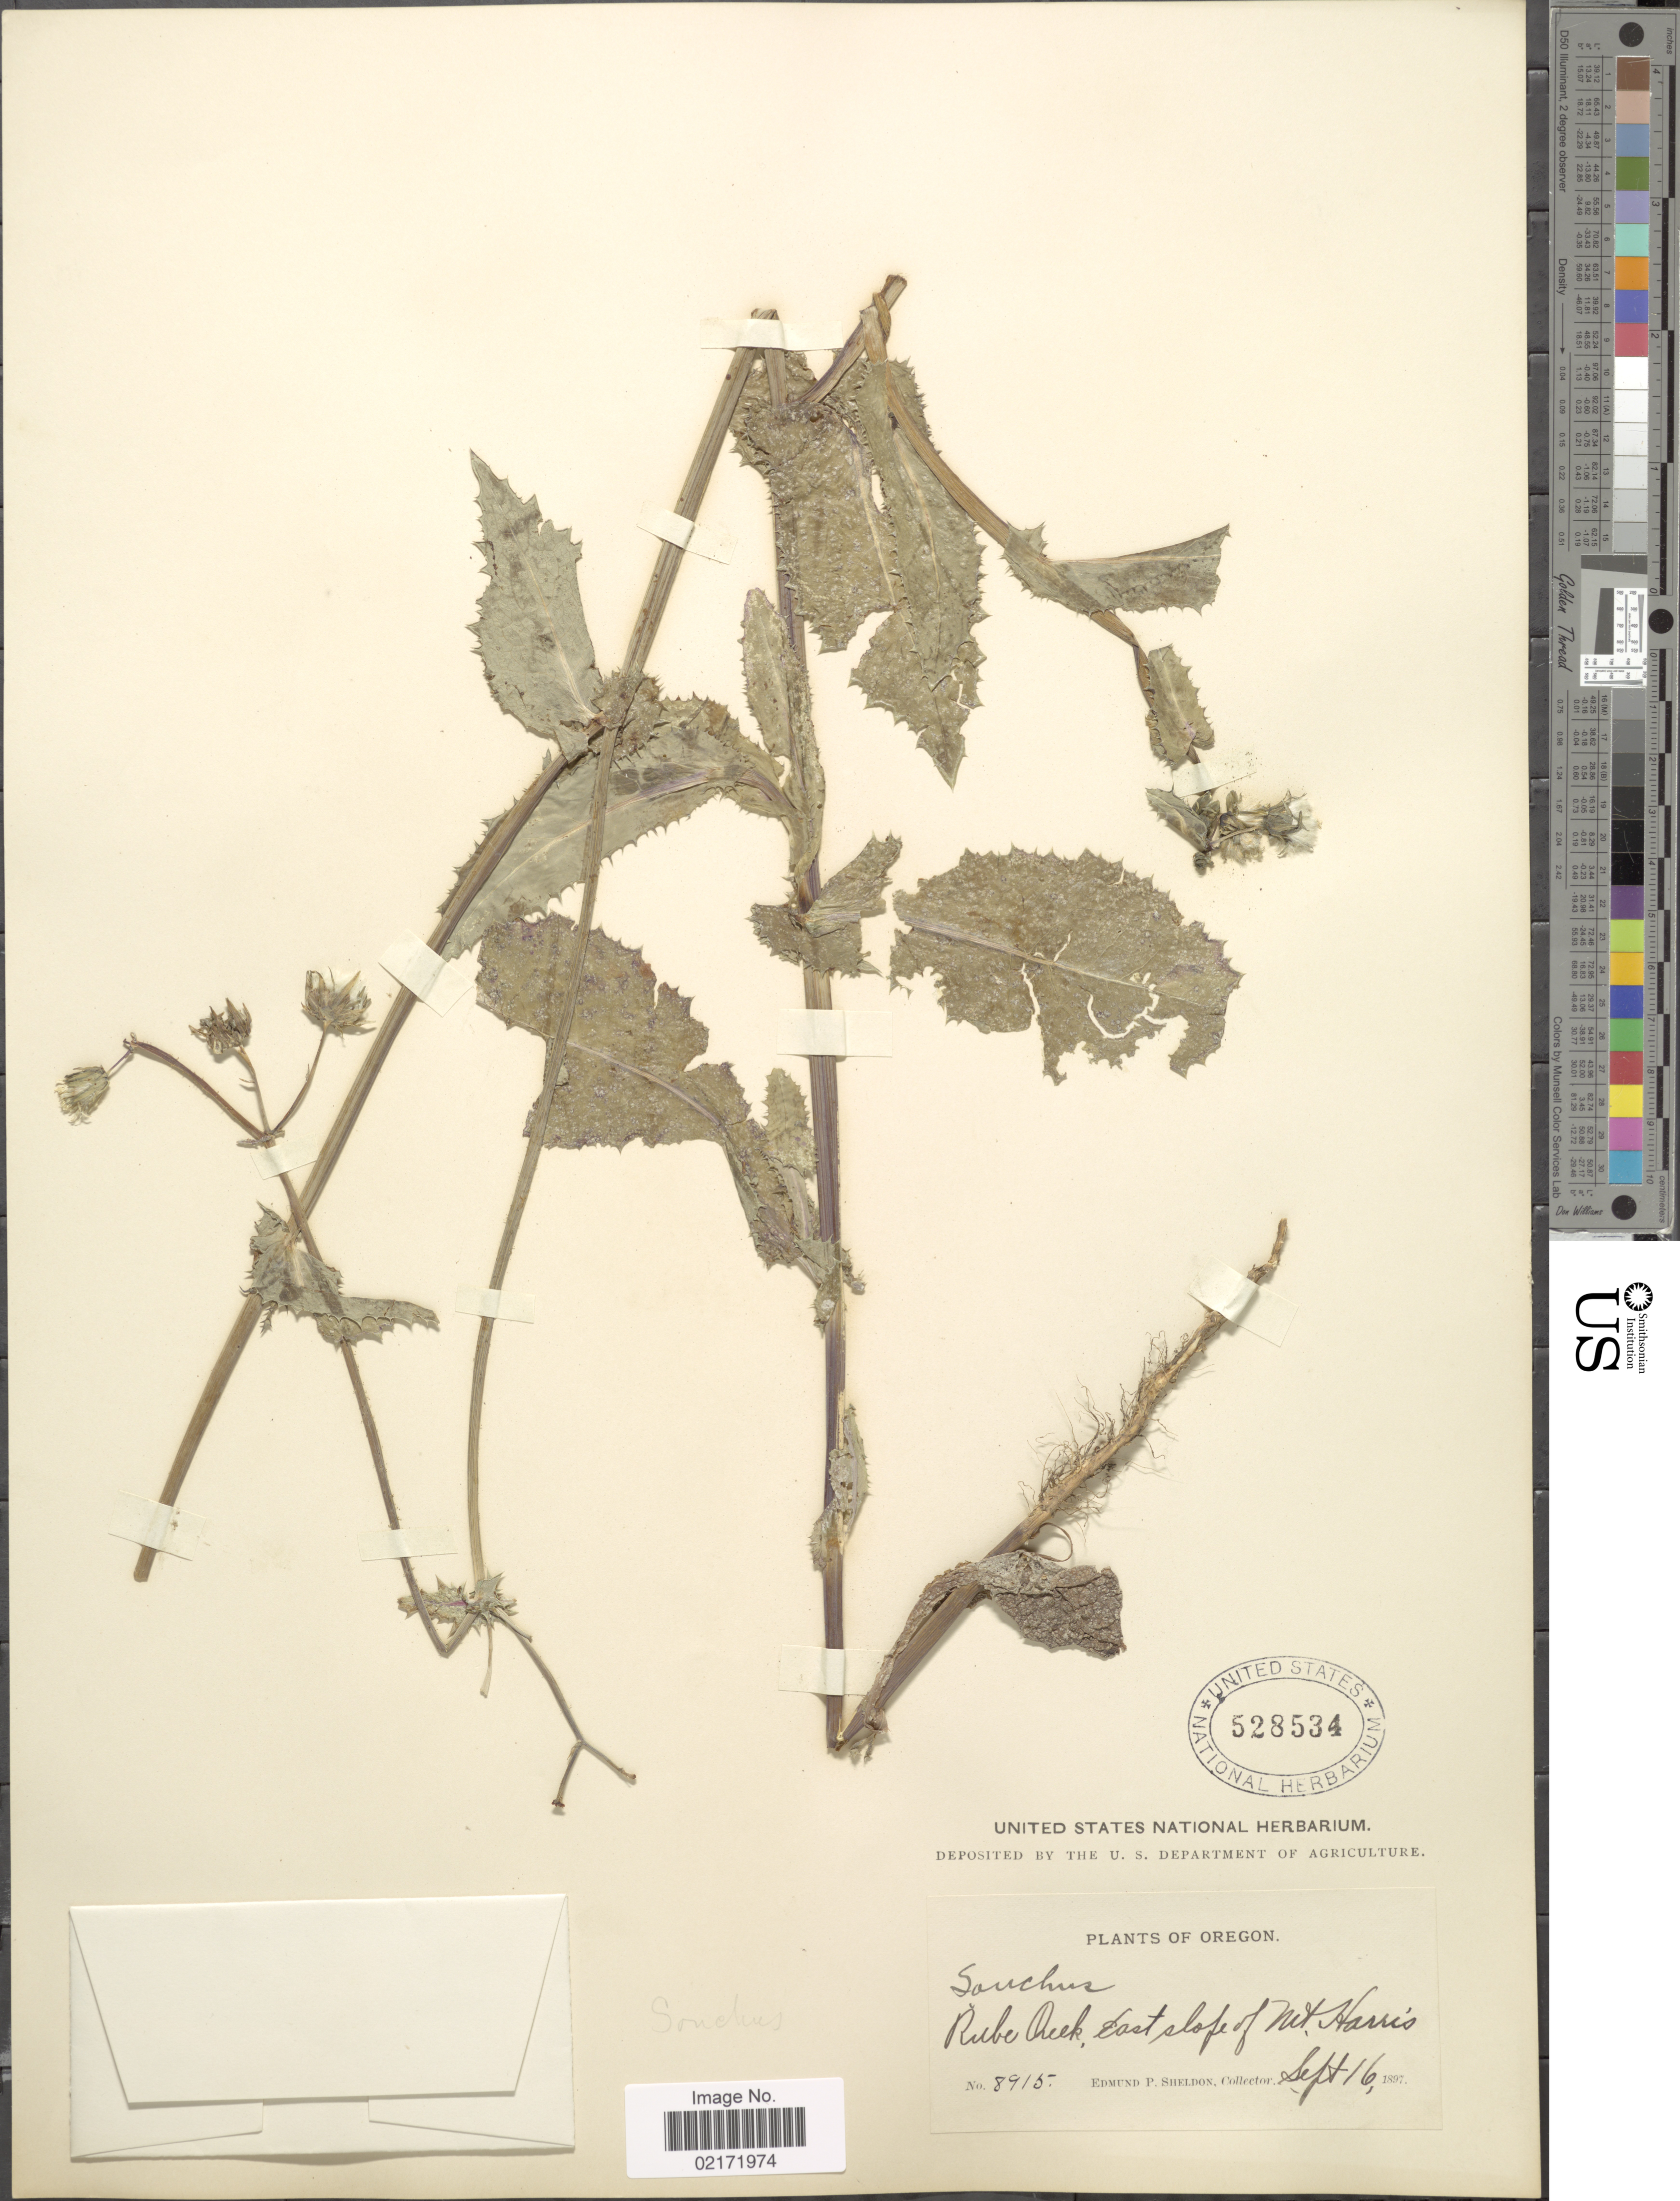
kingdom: Plantae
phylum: Tracheophyta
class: Magnoliopsida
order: Asterales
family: Asteraceae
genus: Sonchus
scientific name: Sonchus asper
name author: (L.) Hill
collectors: E. P. Sheldon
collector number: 8915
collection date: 1897-09-16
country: United States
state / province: Oregon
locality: Rube Creek, east slope of Mt. Harris.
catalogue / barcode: US 528534